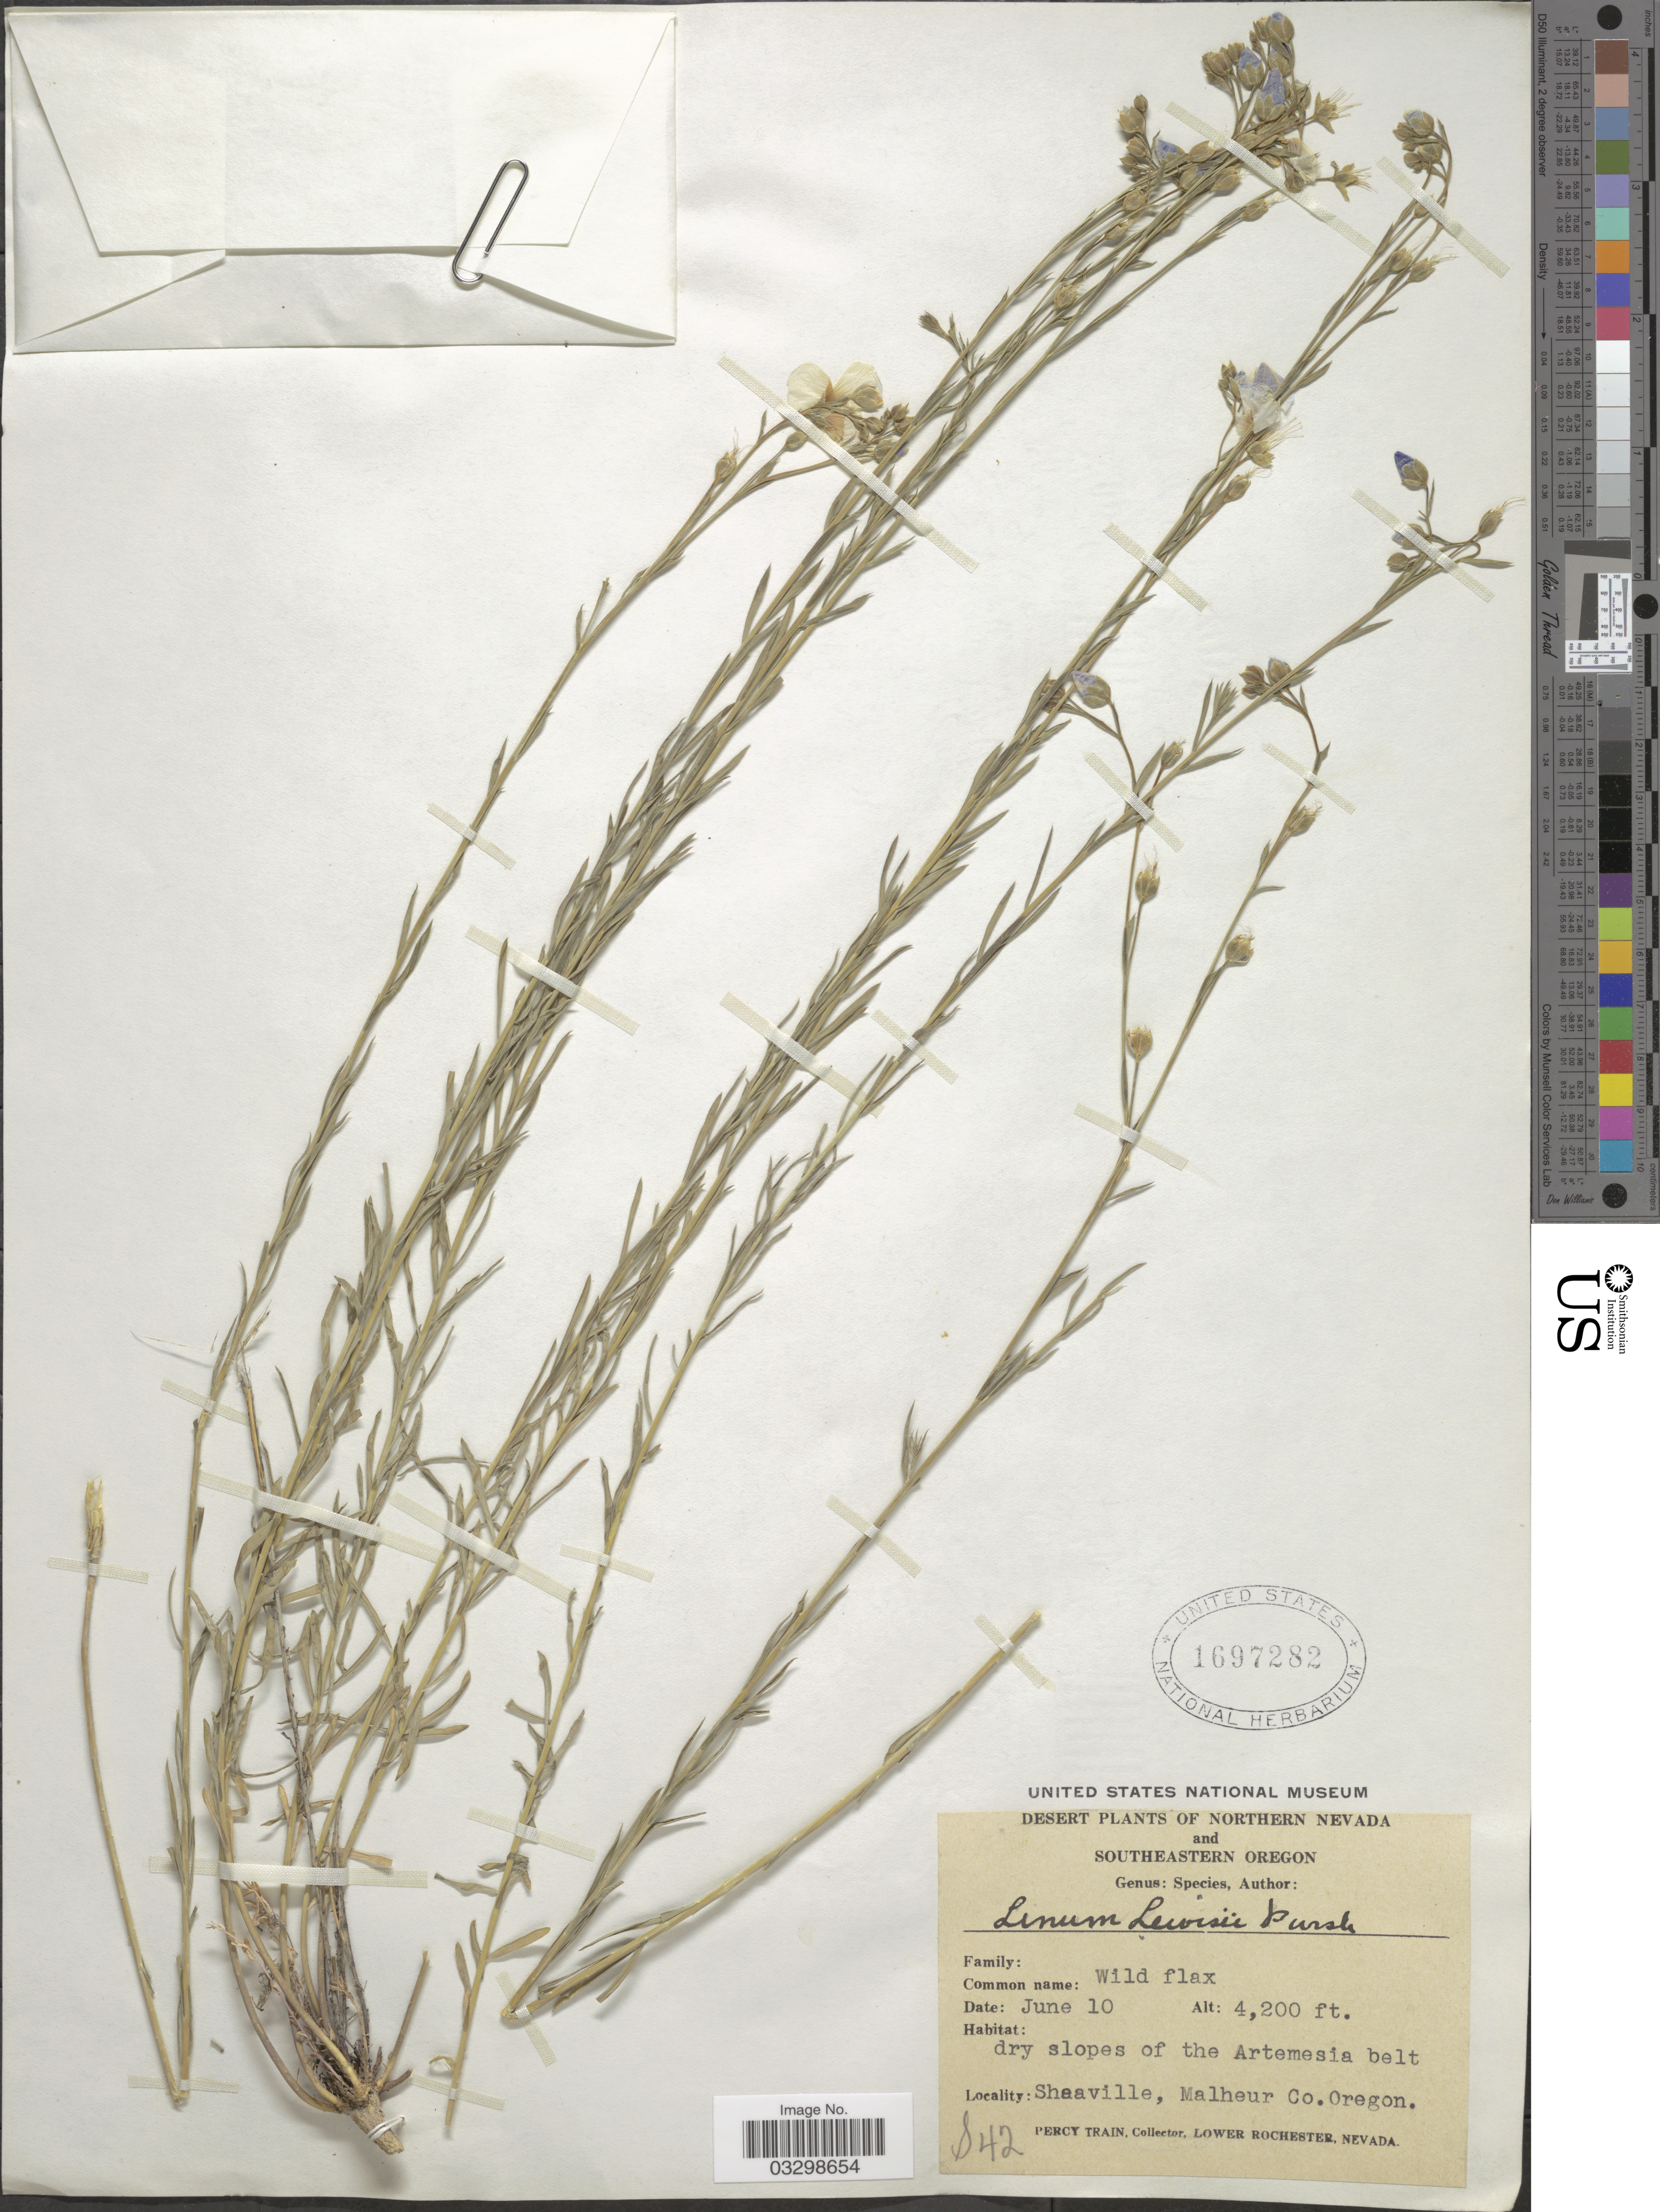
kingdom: Plantae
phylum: Tracheophyta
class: Magnoliopsida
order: Malpighiales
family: Linaceae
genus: Linum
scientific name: Linum lewisii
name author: Pursh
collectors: P. Train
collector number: S42?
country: United States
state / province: Oregon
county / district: Malheur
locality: Southeastern Oregon. Sheaville, Malheur Co.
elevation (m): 1280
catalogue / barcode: US 1697282